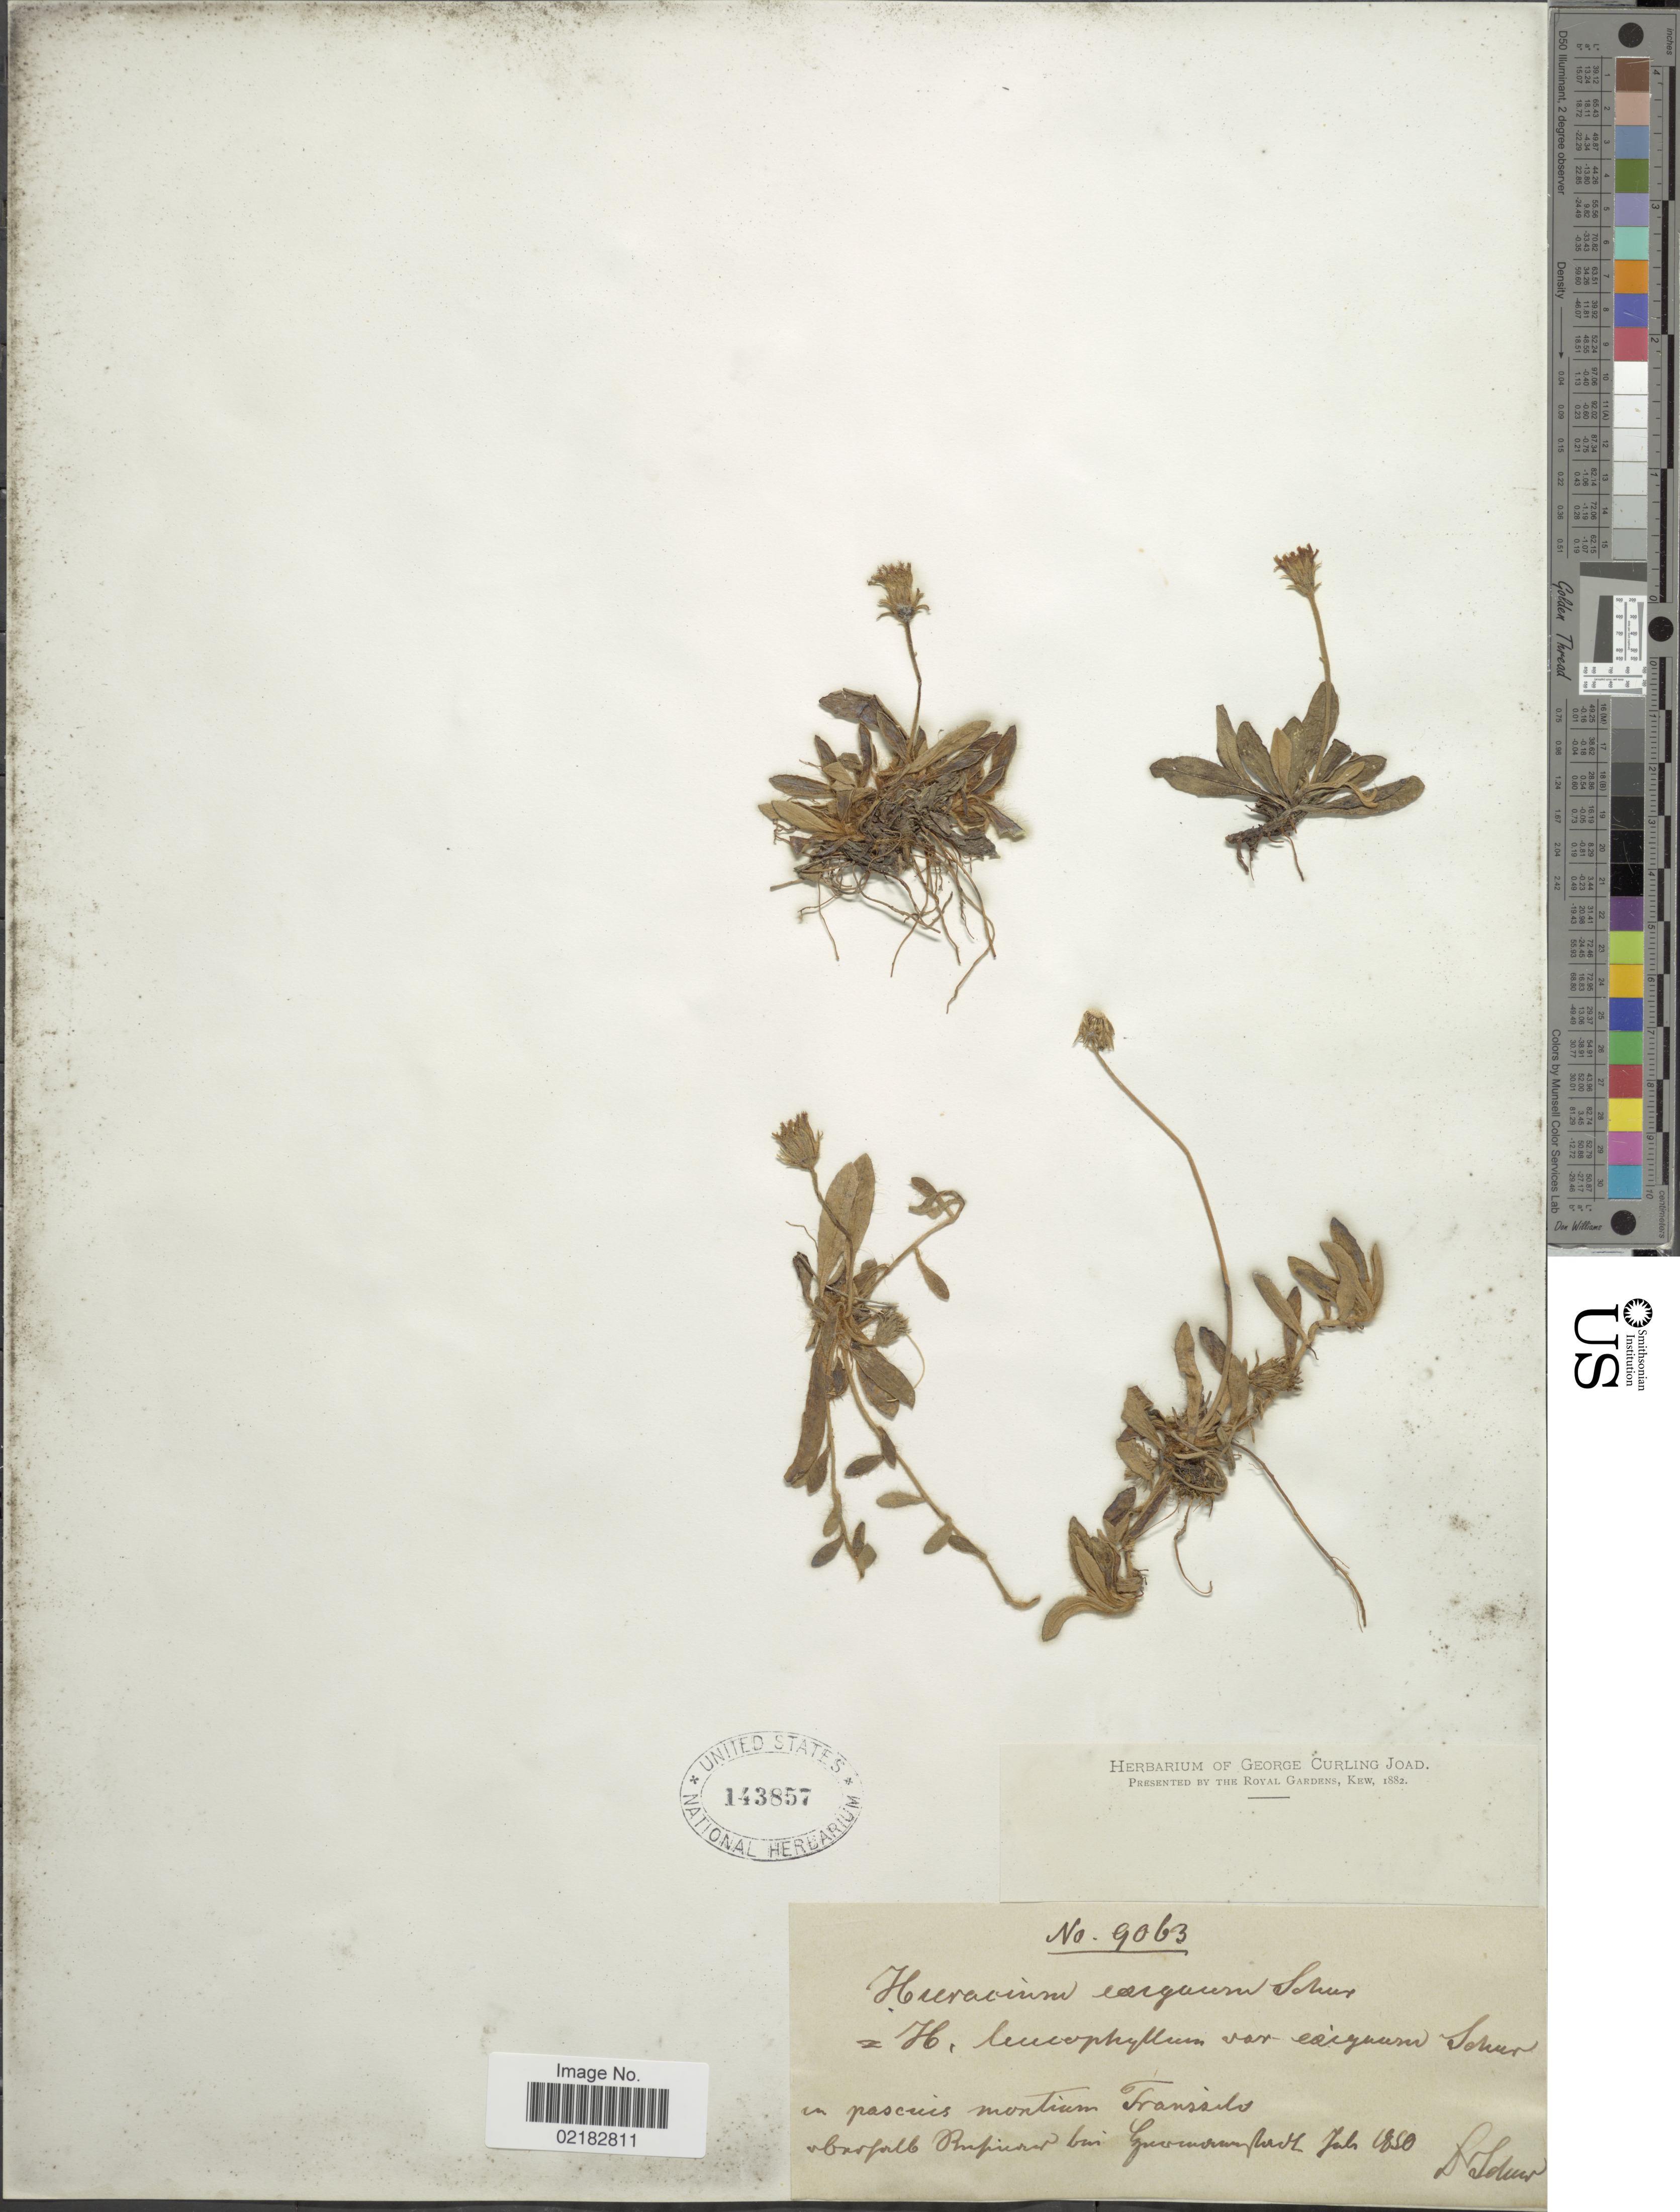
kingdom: Plantae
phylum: Tracheophyta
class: Magnoliopsida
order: Asterales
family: Asteraceae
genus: Hieracium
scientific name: Hieracium exiguum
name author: Schur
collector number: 9063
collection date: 1850-07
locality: In pascuis montium Transsilv barfolb Runfir bui Guoverb [interpreted]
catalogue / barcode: US 143857